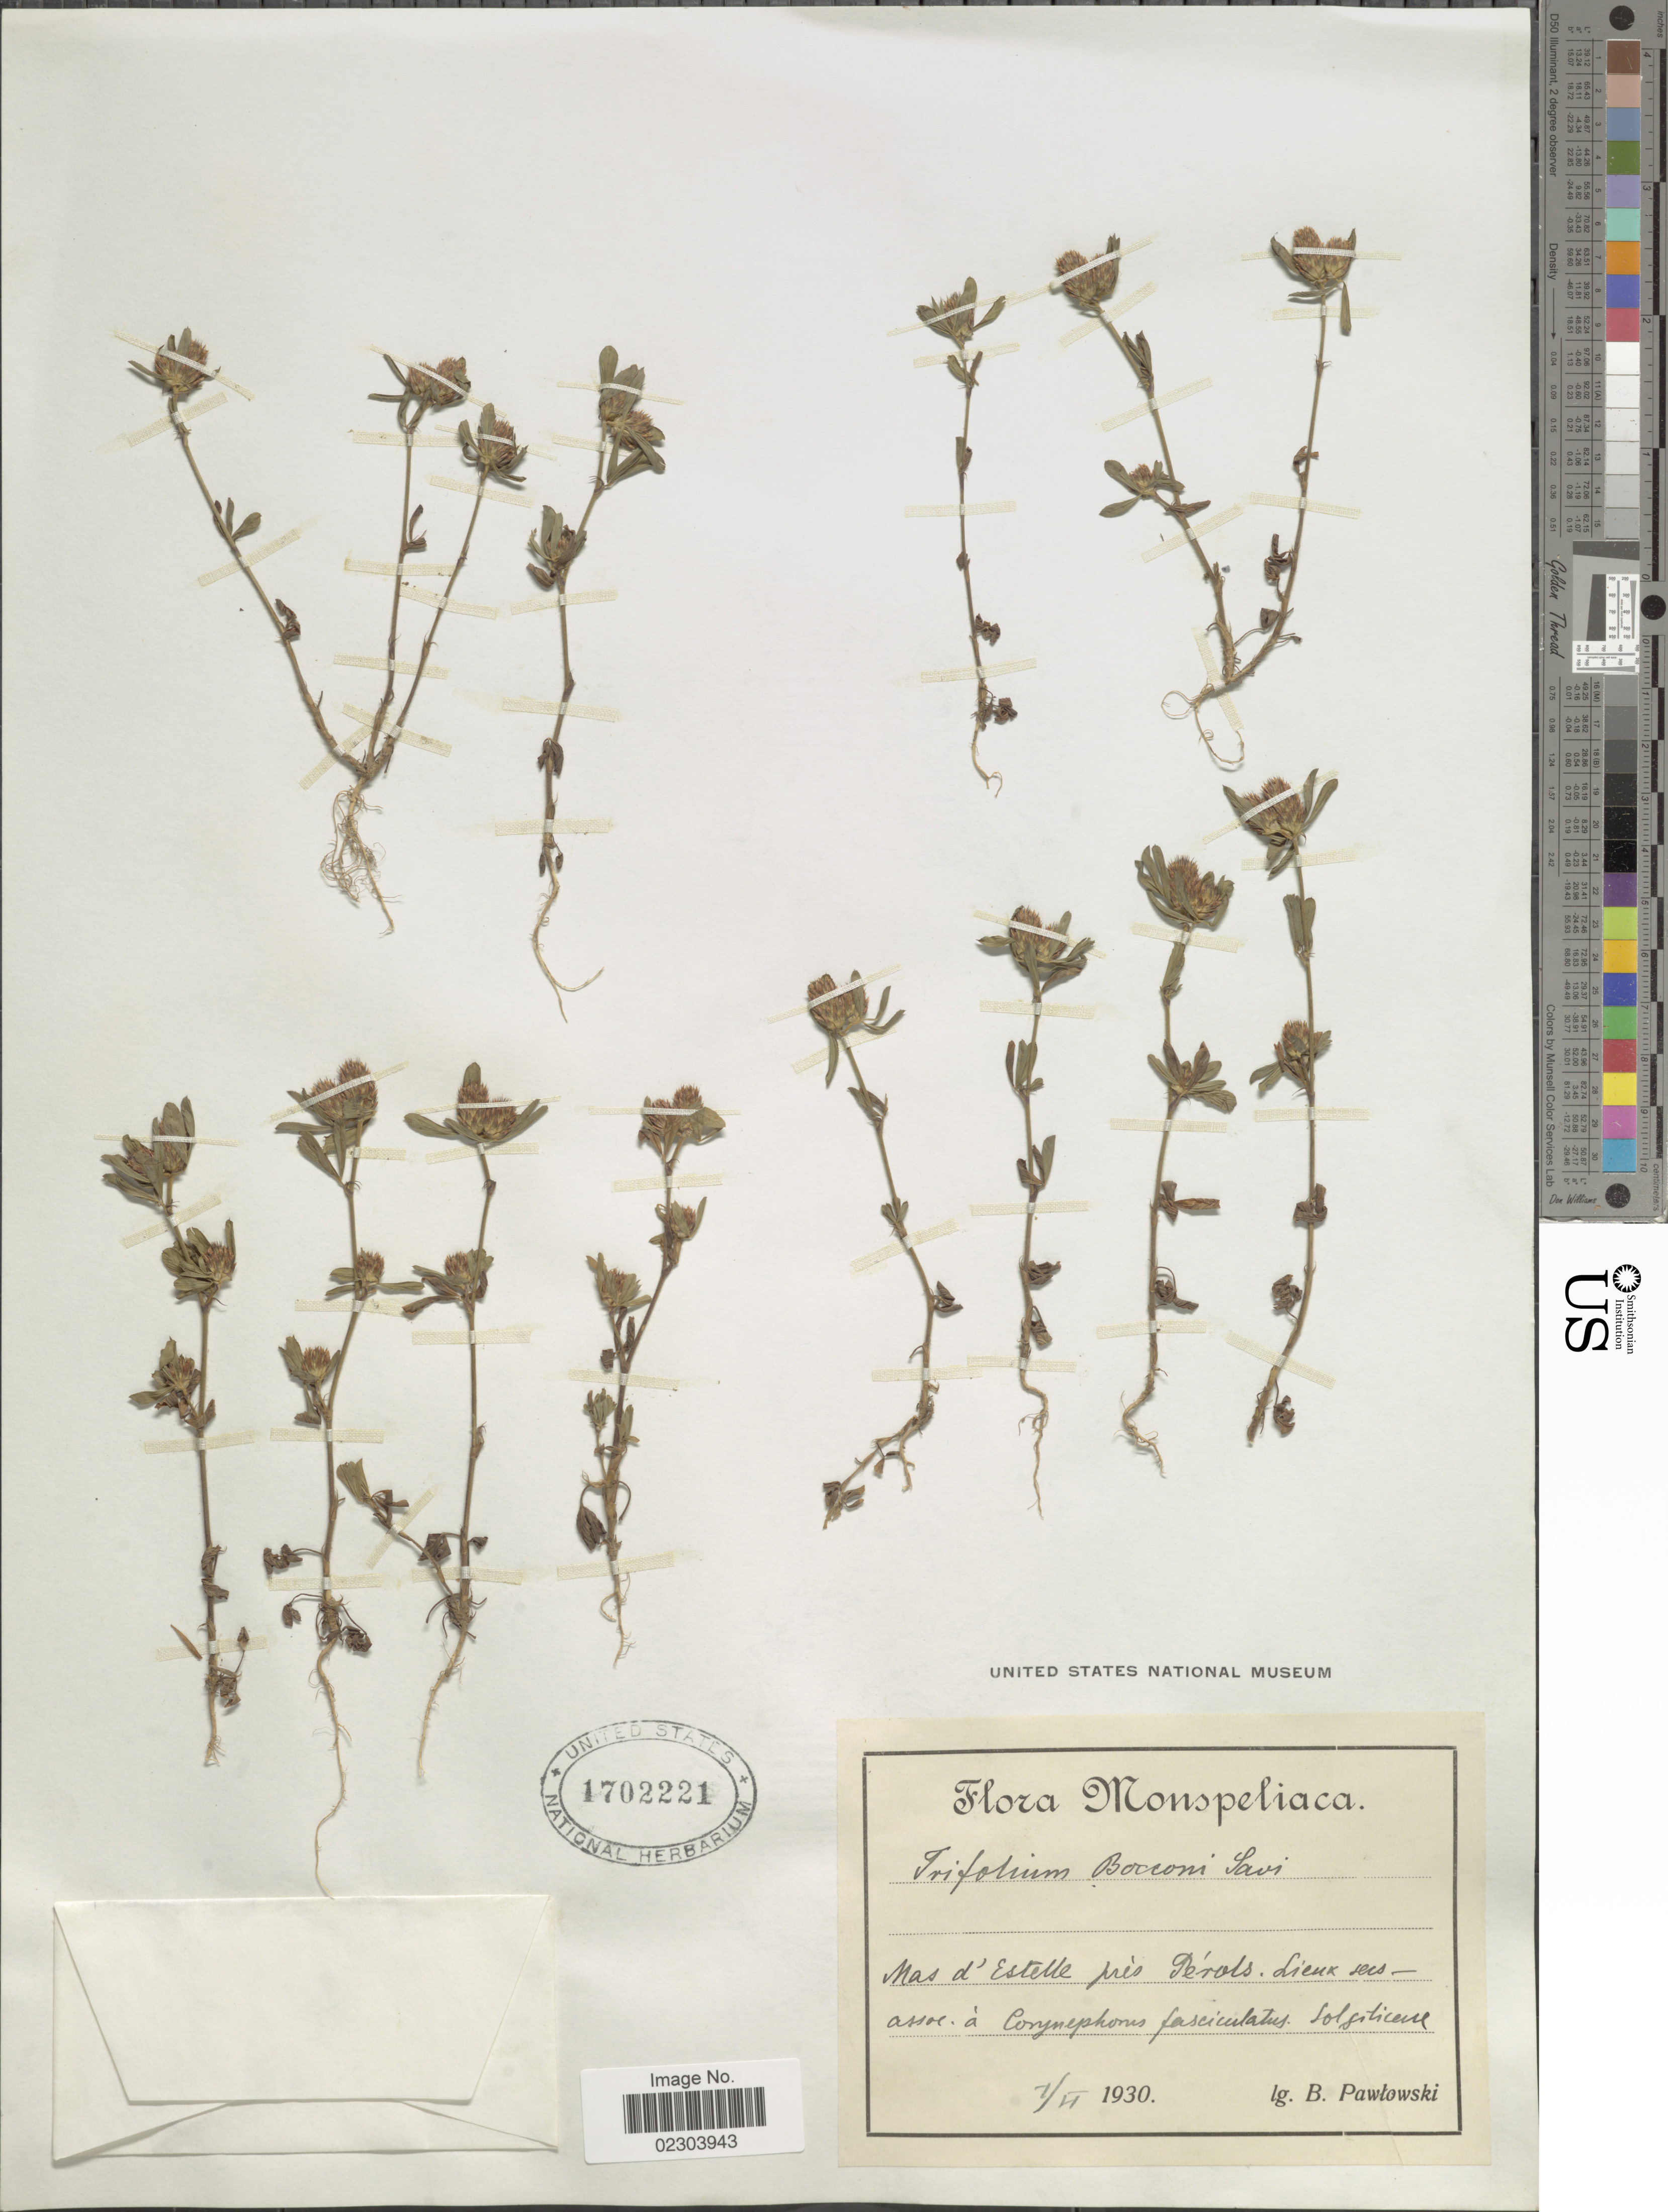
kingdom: Plantae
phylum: Tracheophyta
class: Magnoliopsida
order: Fabales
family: Fabaceae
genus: Trifolium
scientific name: Trifolium bocconei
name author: Savi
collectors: B. Pawlowski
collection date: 1930-06-07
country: France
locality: Mas d'Estelle près Pérols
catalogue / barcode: US 1702221